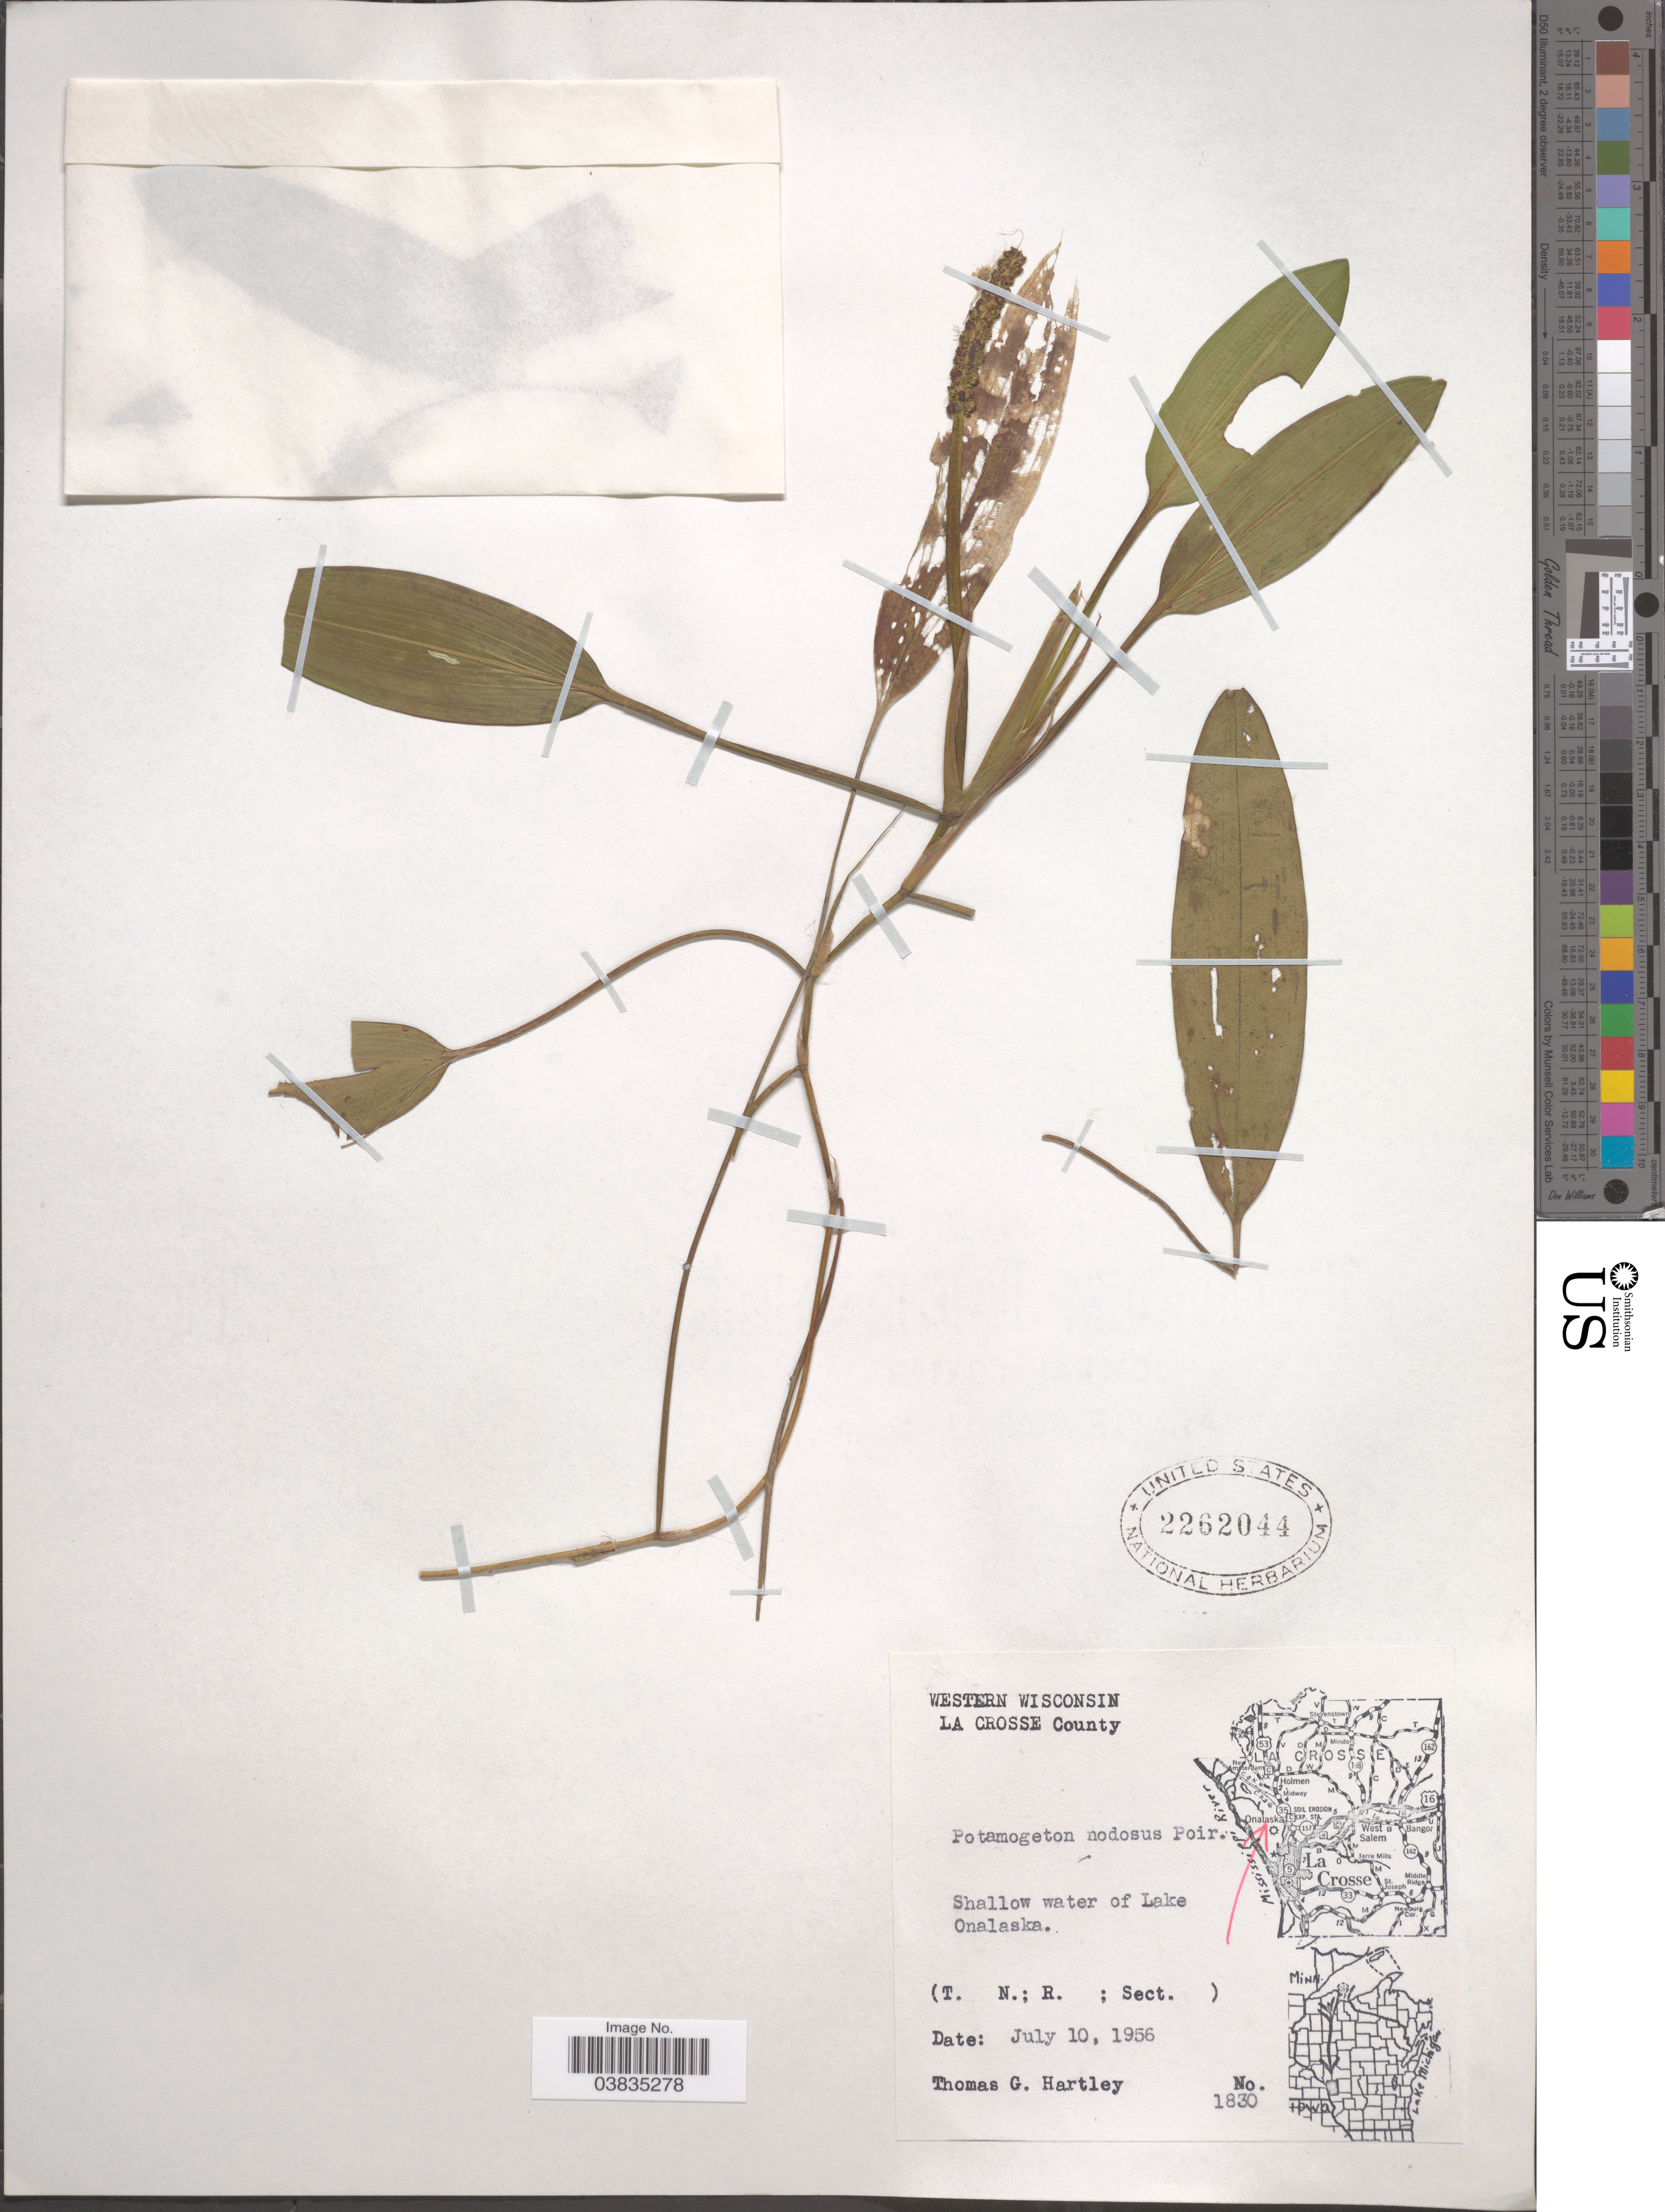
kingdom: Plantae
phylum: Tracheophyta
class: Liliopsida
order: Alismatales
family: Potamogetonaceae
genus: Potamogeton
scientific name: Potamogeton nodosus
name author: Poir.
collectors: T. G. Hartley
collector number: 1830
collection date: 1956-07-10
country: United States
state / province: Wisconsin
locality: Western Wisconsin. La Crosse County. Lake Onalaska.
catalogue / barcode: US 2262044